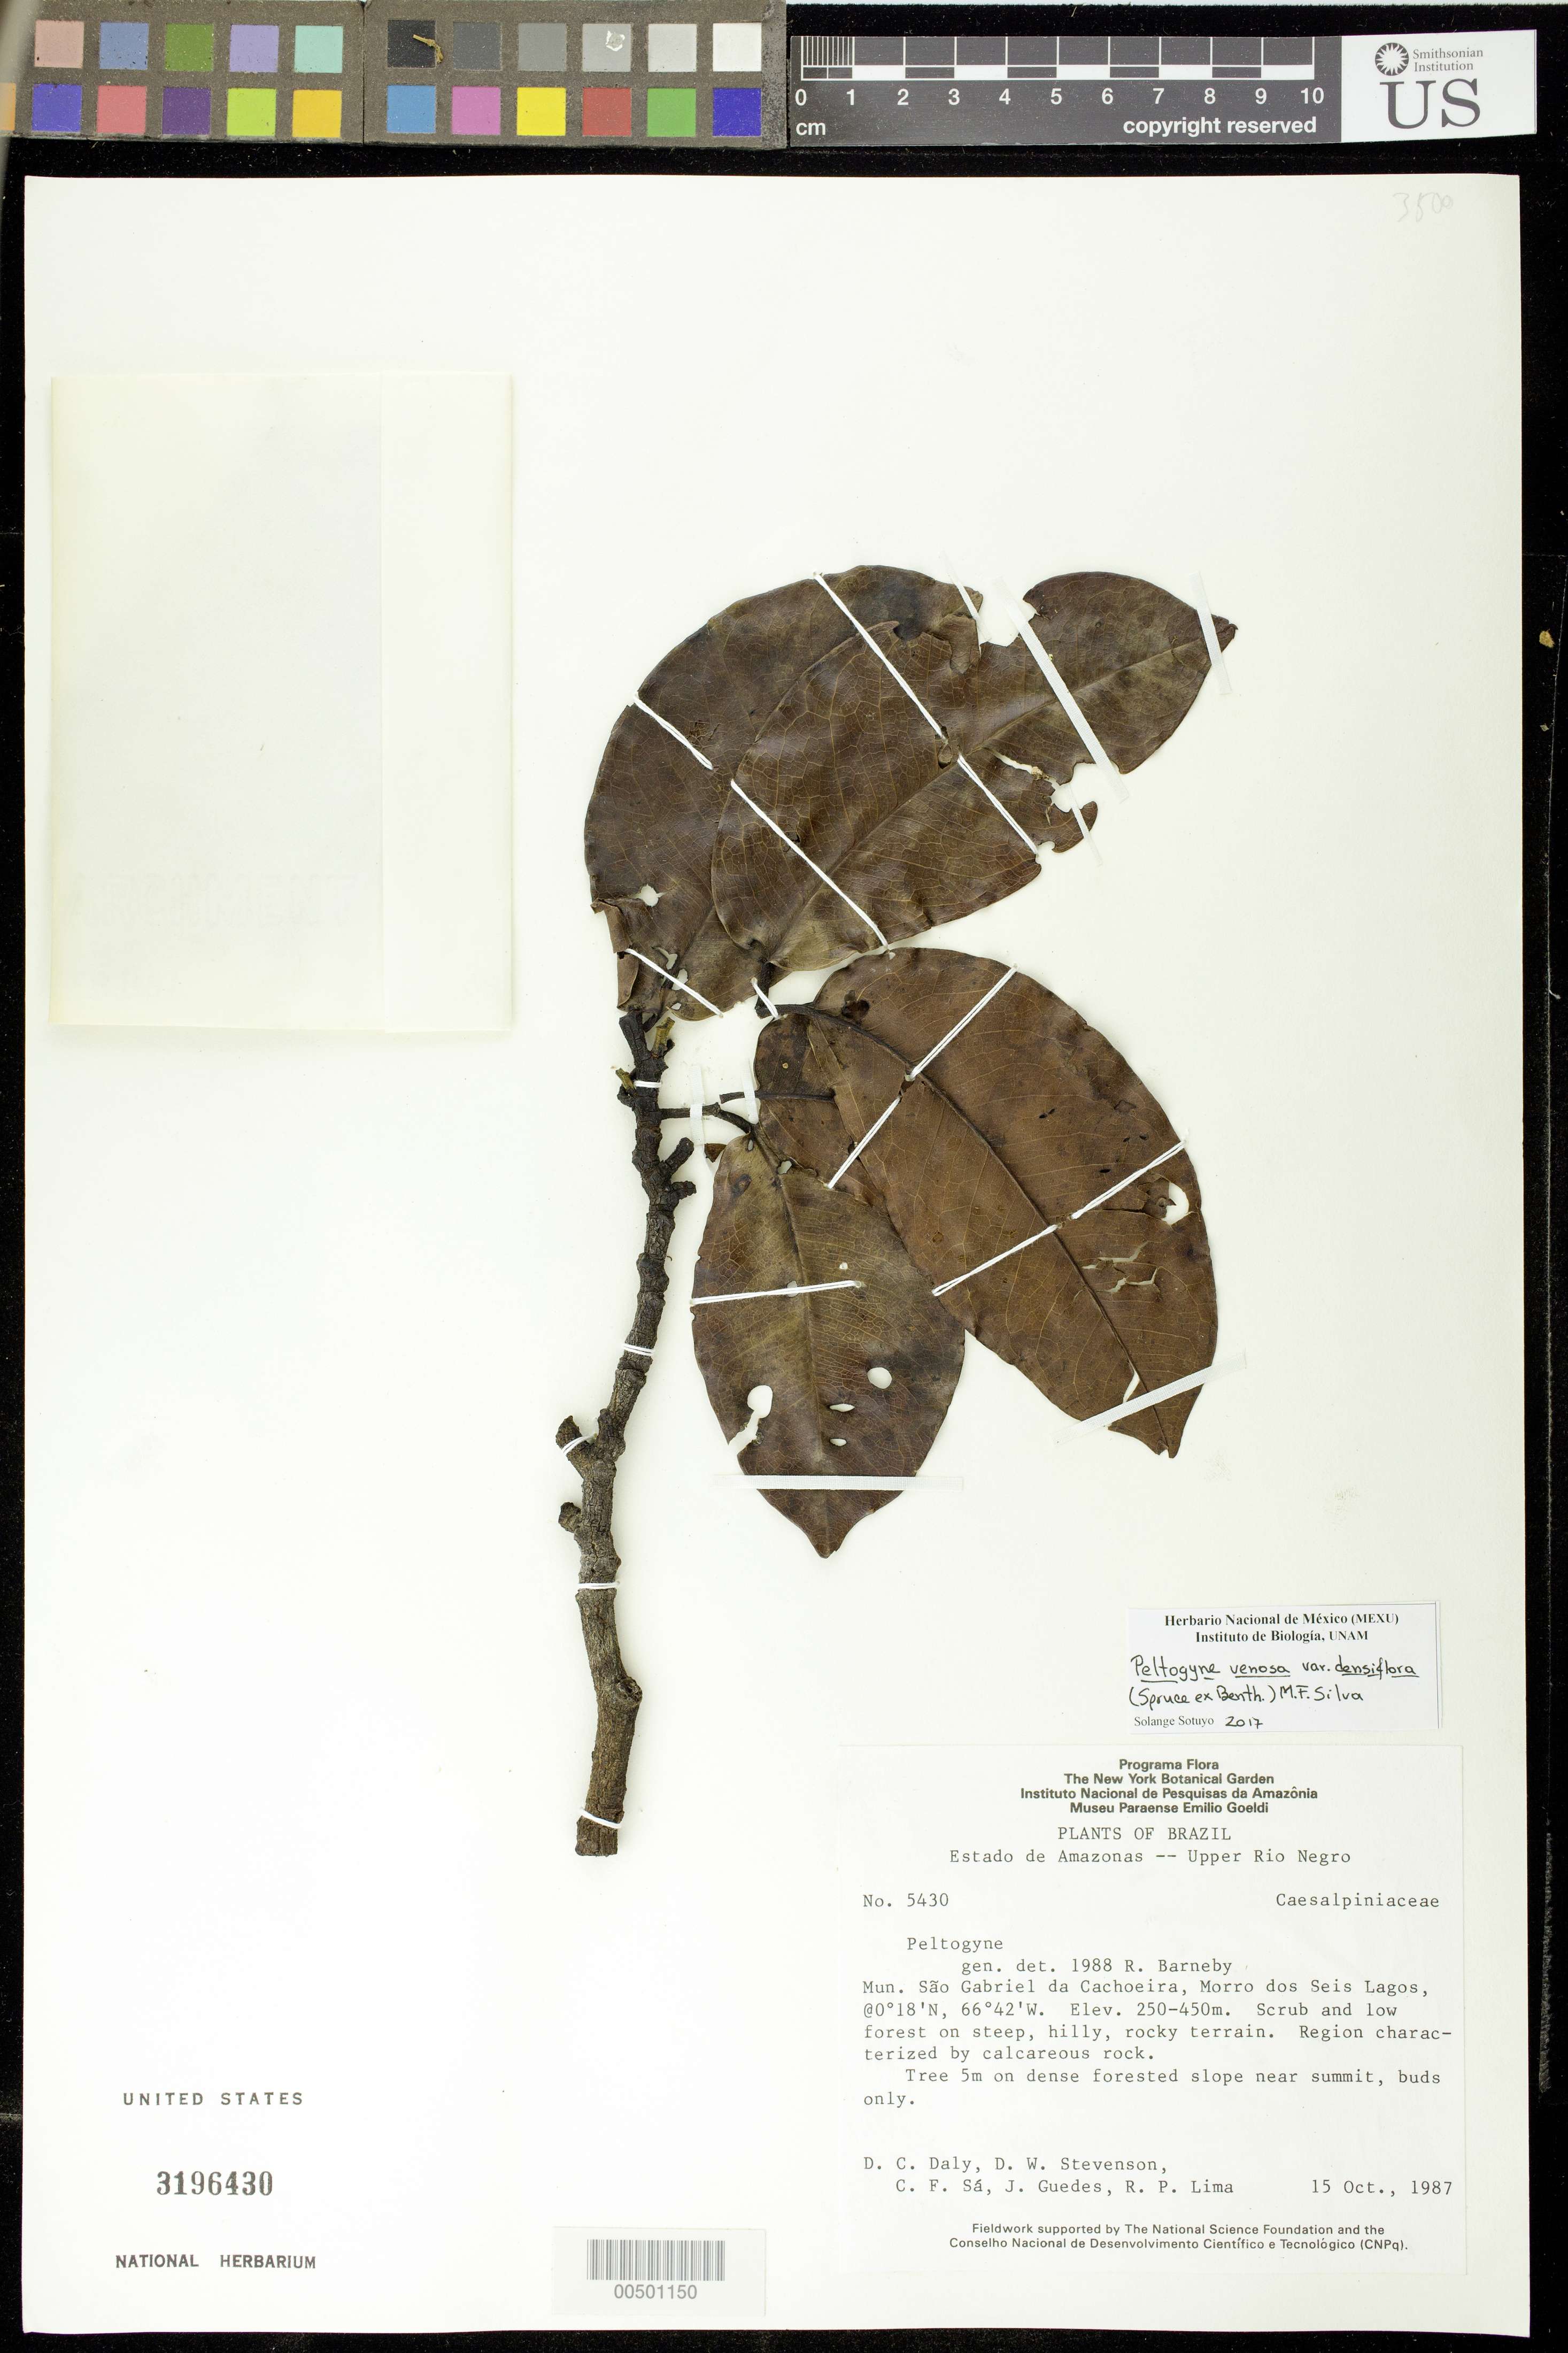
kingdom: Plantae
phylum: Tracheophyta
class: Magnoliopsida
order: Fabales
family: Fabaceae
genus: Peltogyne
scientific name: Peltogyne venosa subsp. densiflora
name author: (Spruce ex Benth.) M.F. Silva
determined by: Sotuyo, Solange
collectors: D. C. Daly, D. W. Stevenson, C. Sa, J. Guedes & R. P. Lima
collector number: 5430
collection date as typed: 15 Oct 1987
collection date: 1987-10-15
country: Brazil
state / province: Amazonas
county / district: São Gabriel da Cachoeira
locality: Morro dos seis lagos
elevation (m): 250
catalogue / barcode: US 3196430